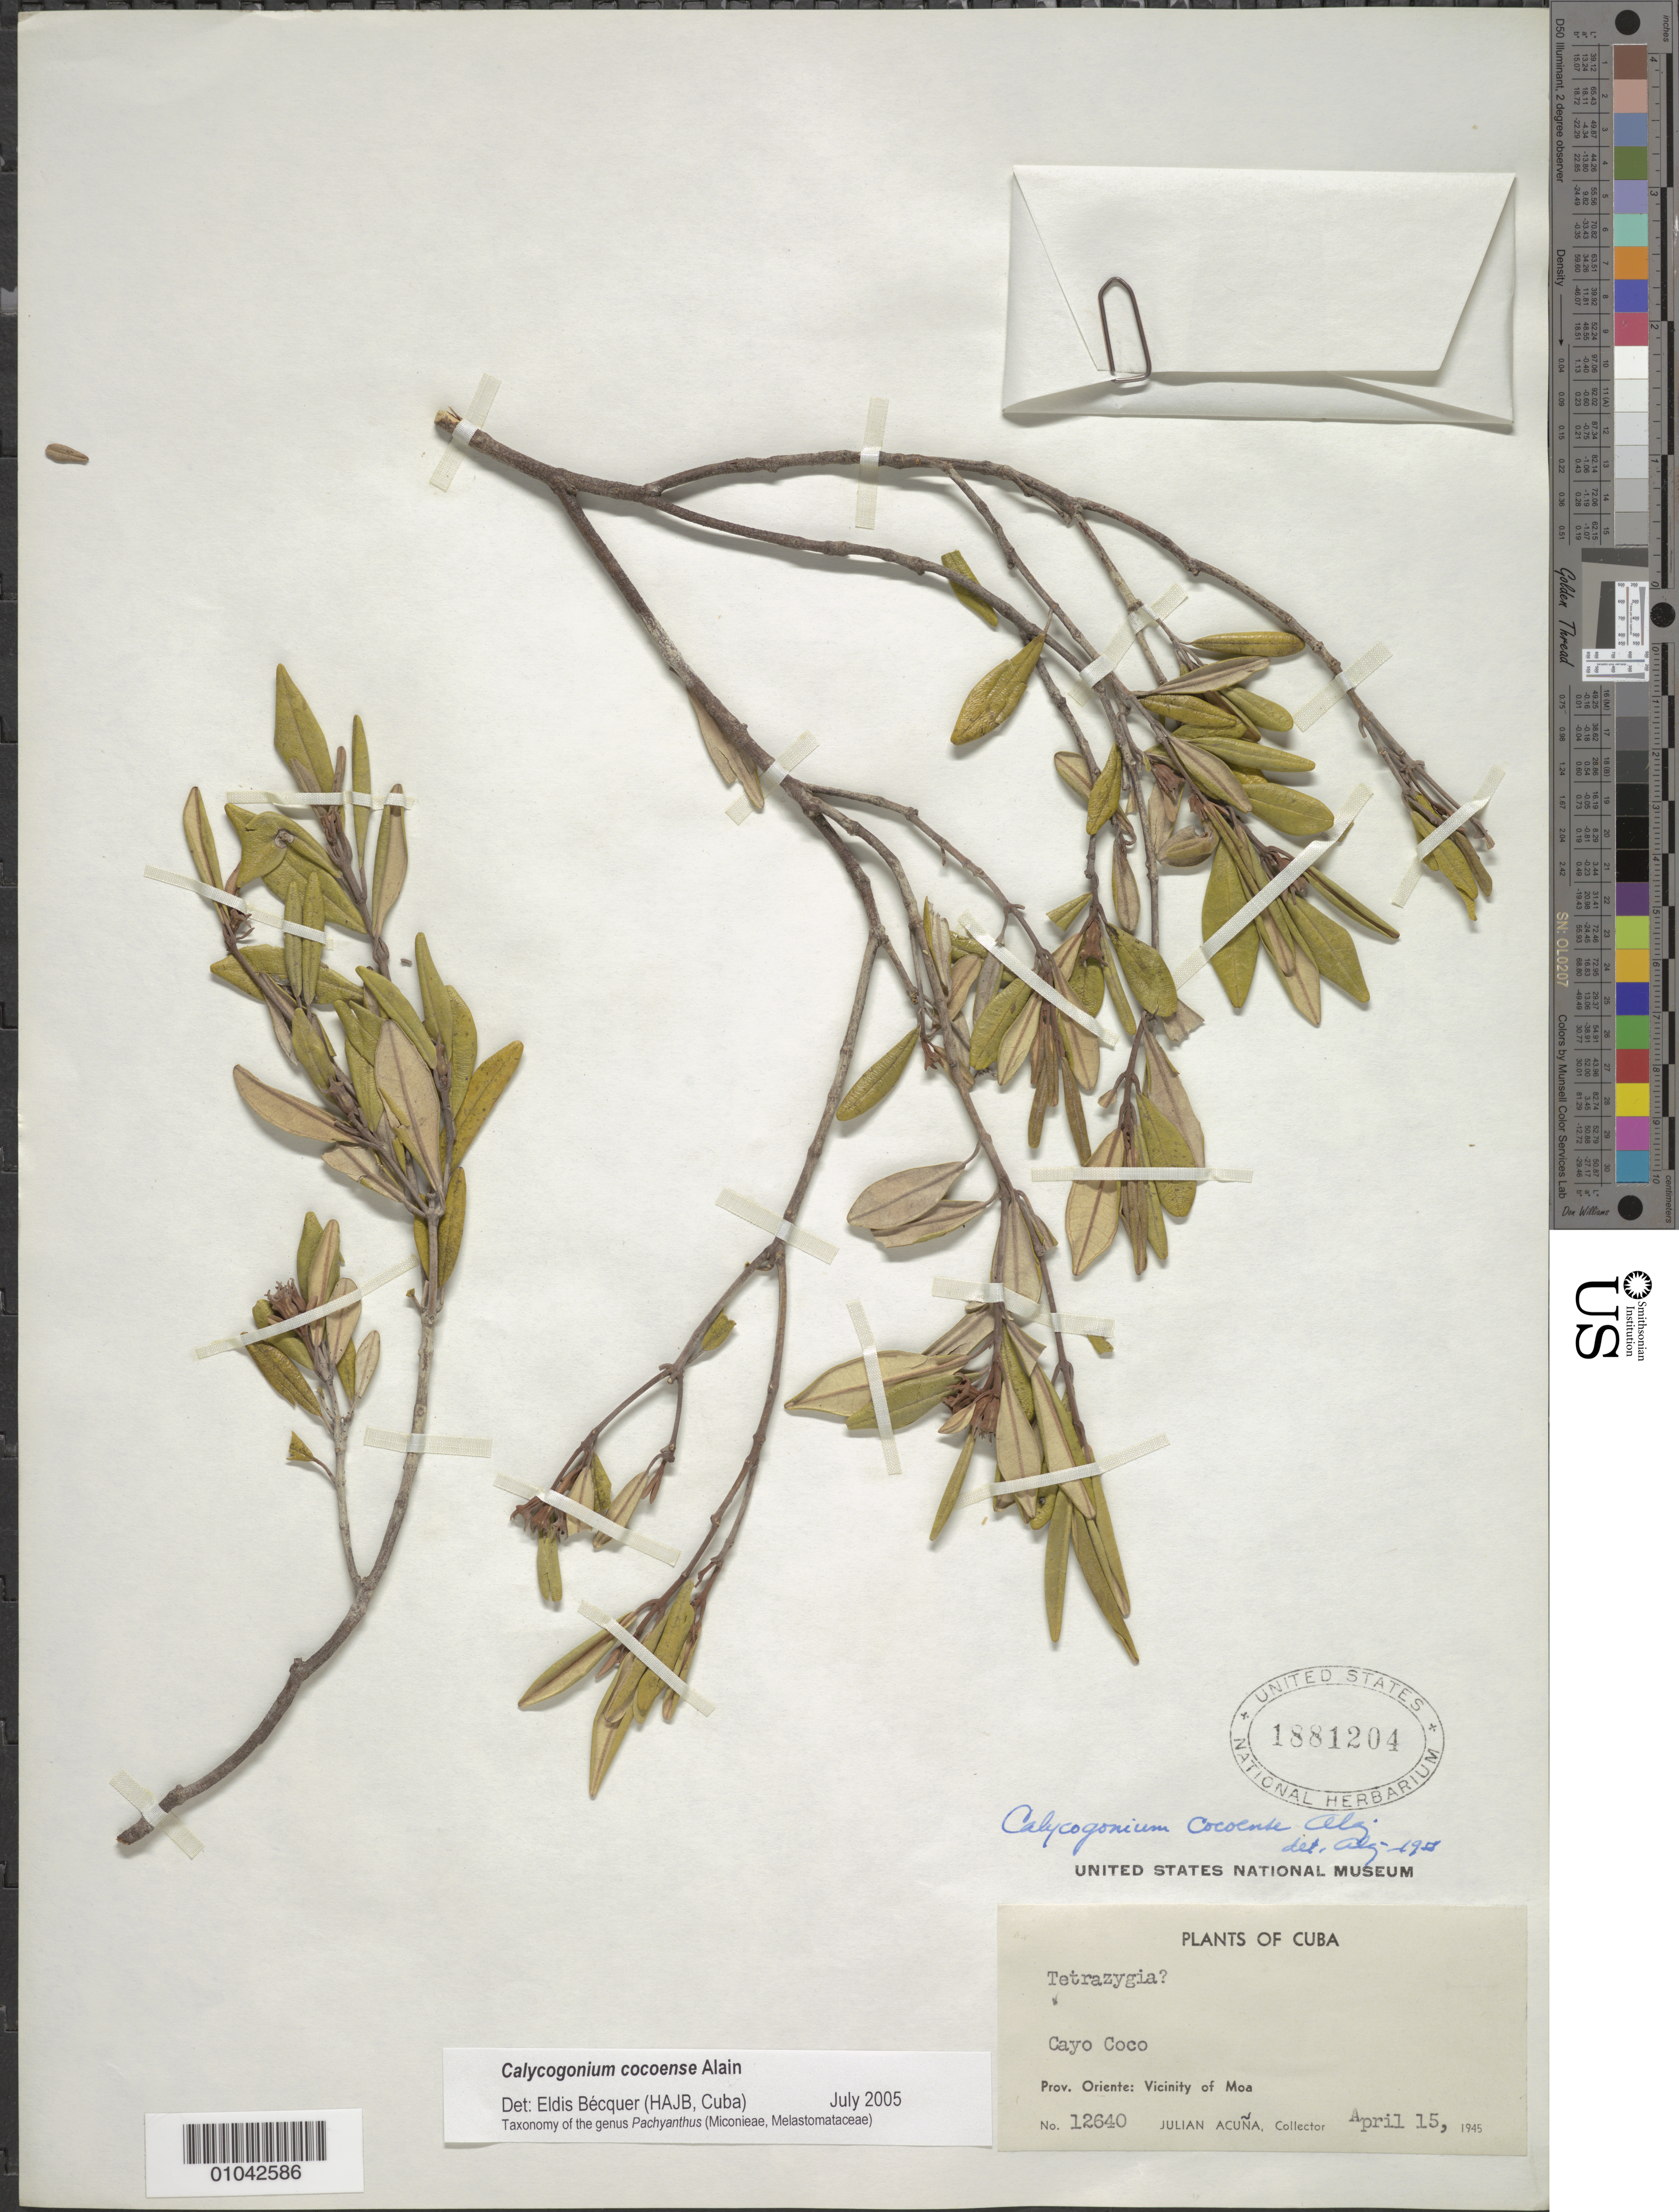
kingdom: Plantae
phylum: Tracheophyta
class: Magnoliopsida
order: Myrtales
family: Melastomataceae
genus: Calycogonium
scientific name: Calycogonium cocoense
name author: Alain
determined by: Bécquer Granados, E. R., (HAJB)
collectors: J. Acuña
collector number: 12640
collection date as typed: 15 Apr 1945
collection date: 1945-04-15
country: Cuba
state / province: Holguín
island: Cuba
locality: Vicinity of Moa [Oriente], Cayo Coco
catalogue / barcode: US 1881204